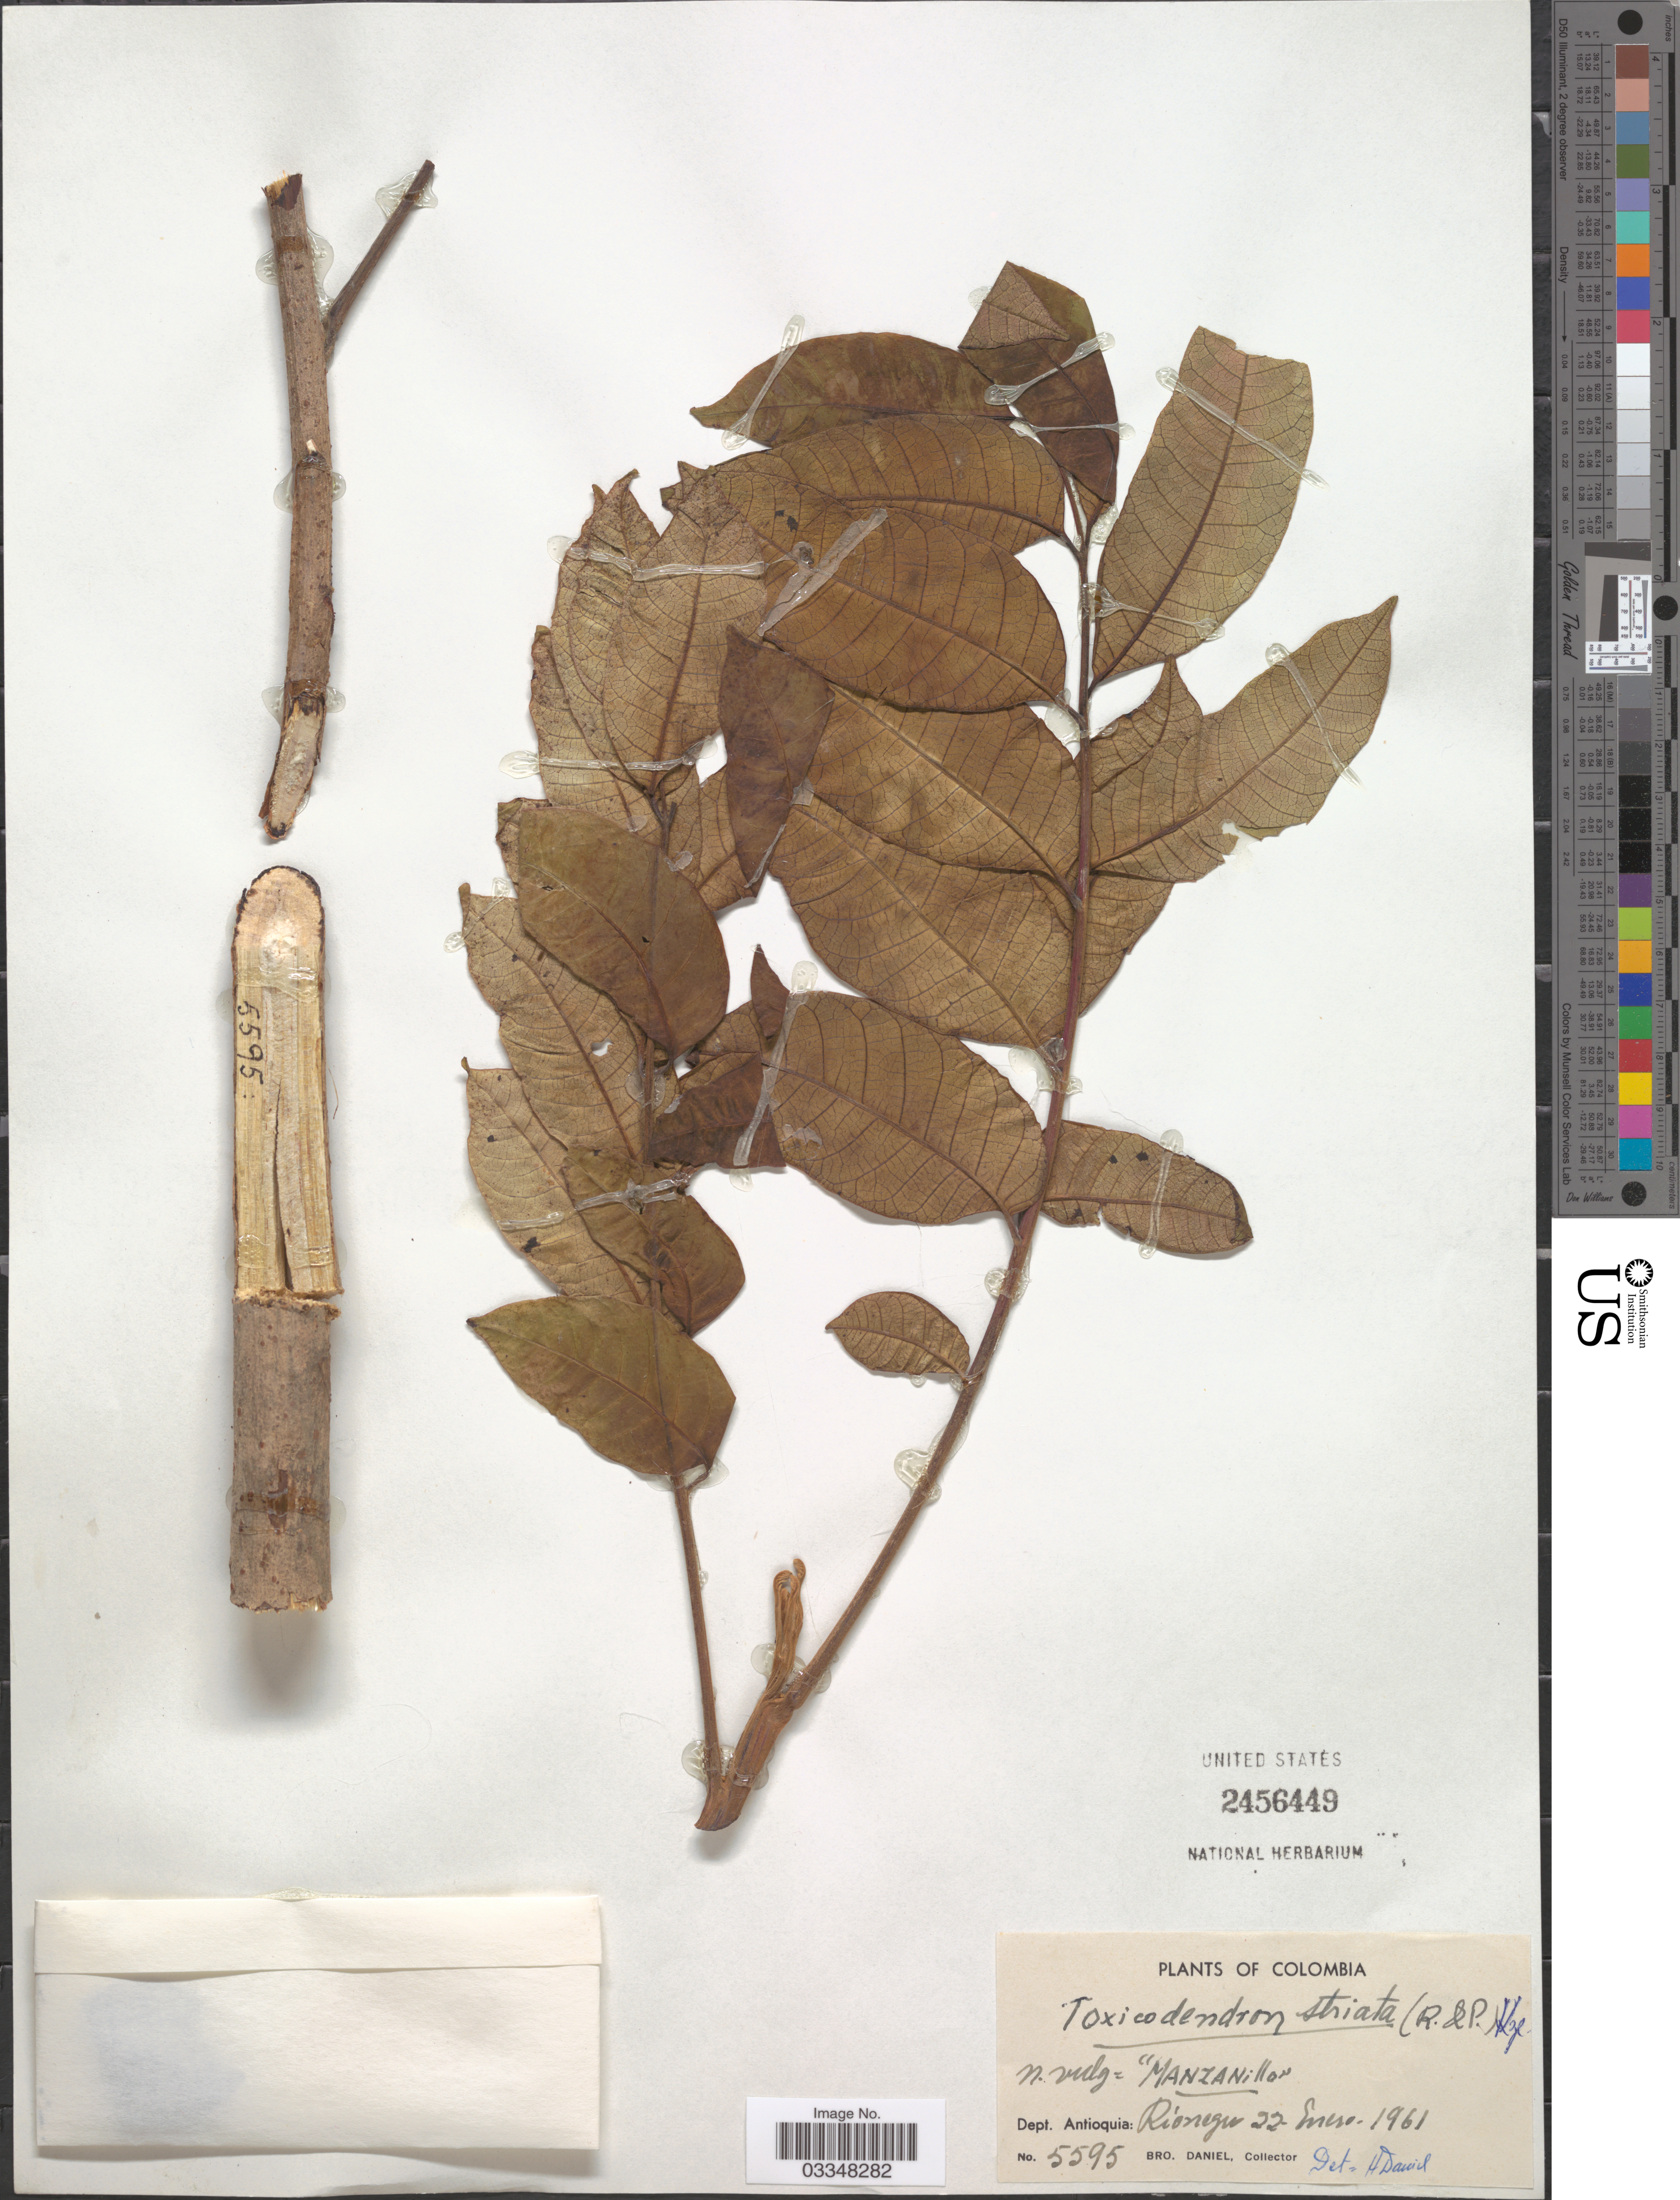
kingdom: Plantae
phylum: Tracheophyta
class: Magnoliopsida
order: Sapindales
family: Anacardiaceae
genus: Toxicodendron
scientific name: Toxicodendron striatum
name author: (Ruiz & Pav.) Kuntze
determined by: Mitchell, John D.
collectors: Bro. Daniel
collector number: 5595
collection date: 1961-01-22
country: Colombia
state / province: Antioquia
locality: Dept. Antioquia: Rio negro.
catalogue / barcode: US 2456449